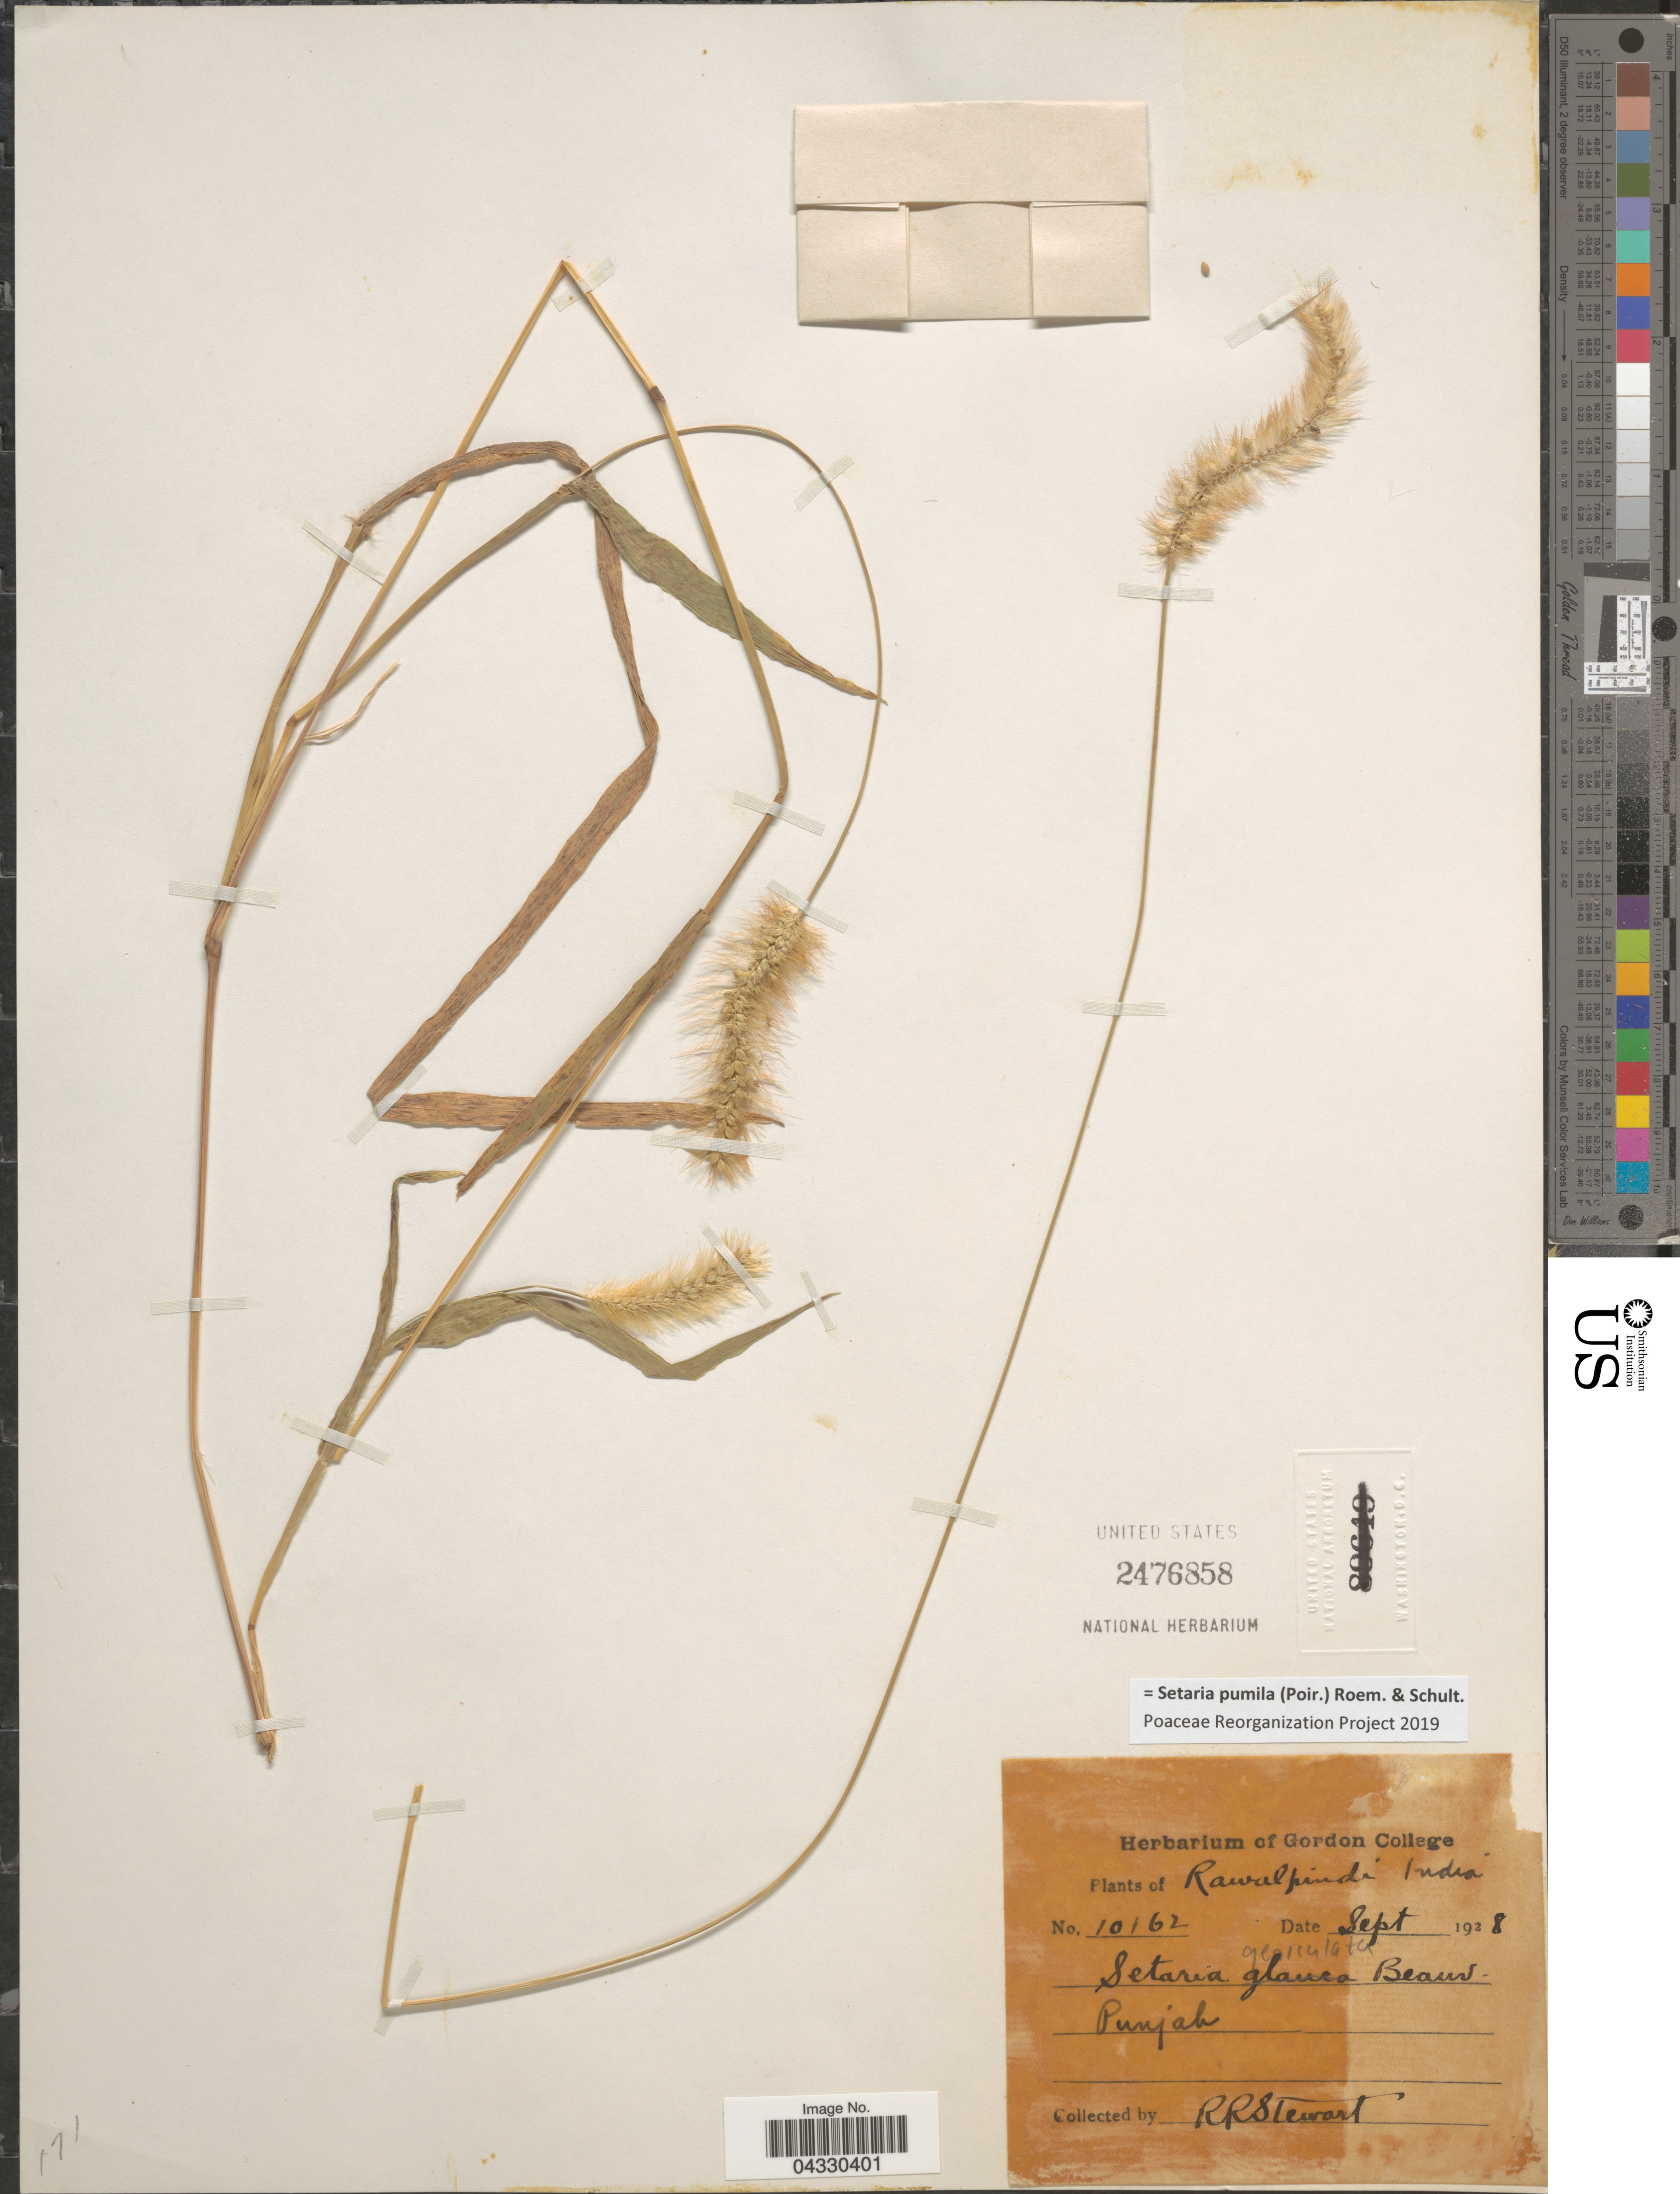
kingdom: Plantae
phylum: Tracheophyta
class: Liliopsida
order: Poales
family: Poaceae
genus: Setaria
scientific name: Setaria pumila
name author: (Poir.) Roem. & Schult.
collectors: R. Stewart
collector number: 10162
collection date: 1928-09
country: Pakistan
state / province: Punjab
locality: Rawalpindi. Punjab.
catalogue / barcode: US 2476858